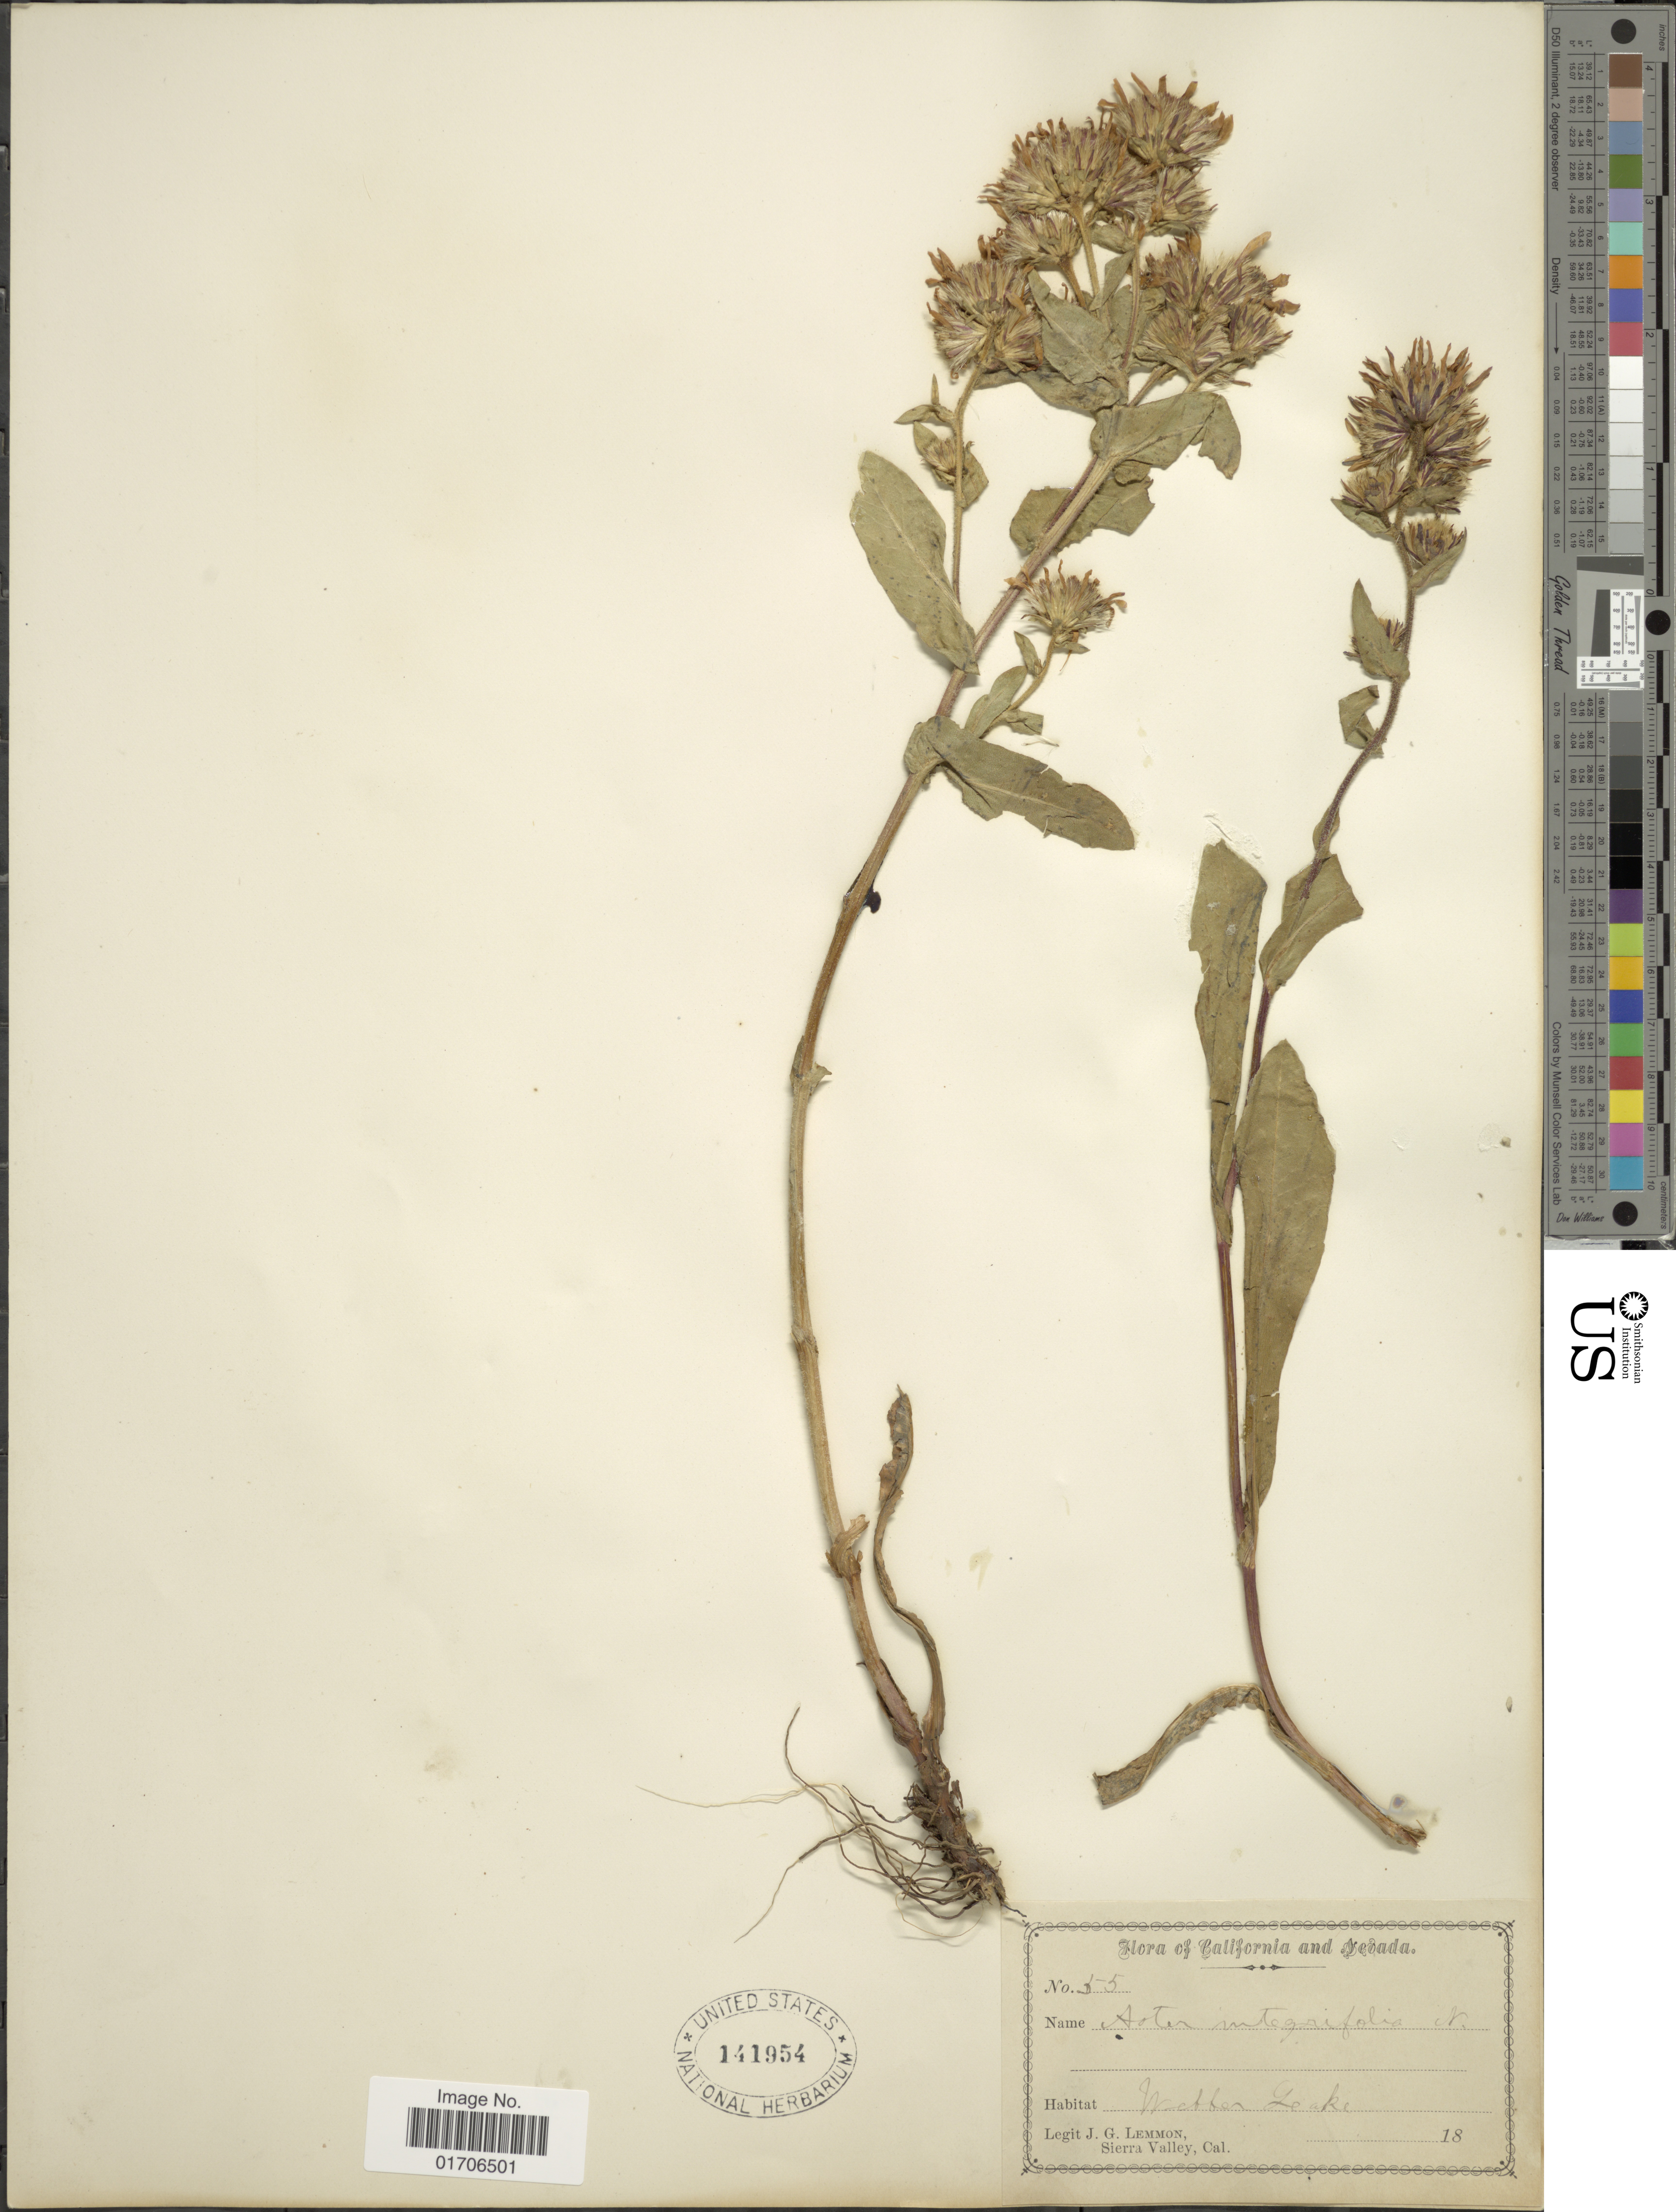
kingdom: Plantae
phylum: Tracheophyta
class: Magnoliopsida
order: Asterales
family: Asteraceae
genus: Eurybia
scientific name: Eurybia integrifolia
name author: (Nutt.) G.L. Nesom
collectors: J. Lemmon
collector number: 55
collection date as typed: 18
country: United States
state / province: California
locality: California and Nevada. Webber Lake.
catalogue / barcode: US 141954